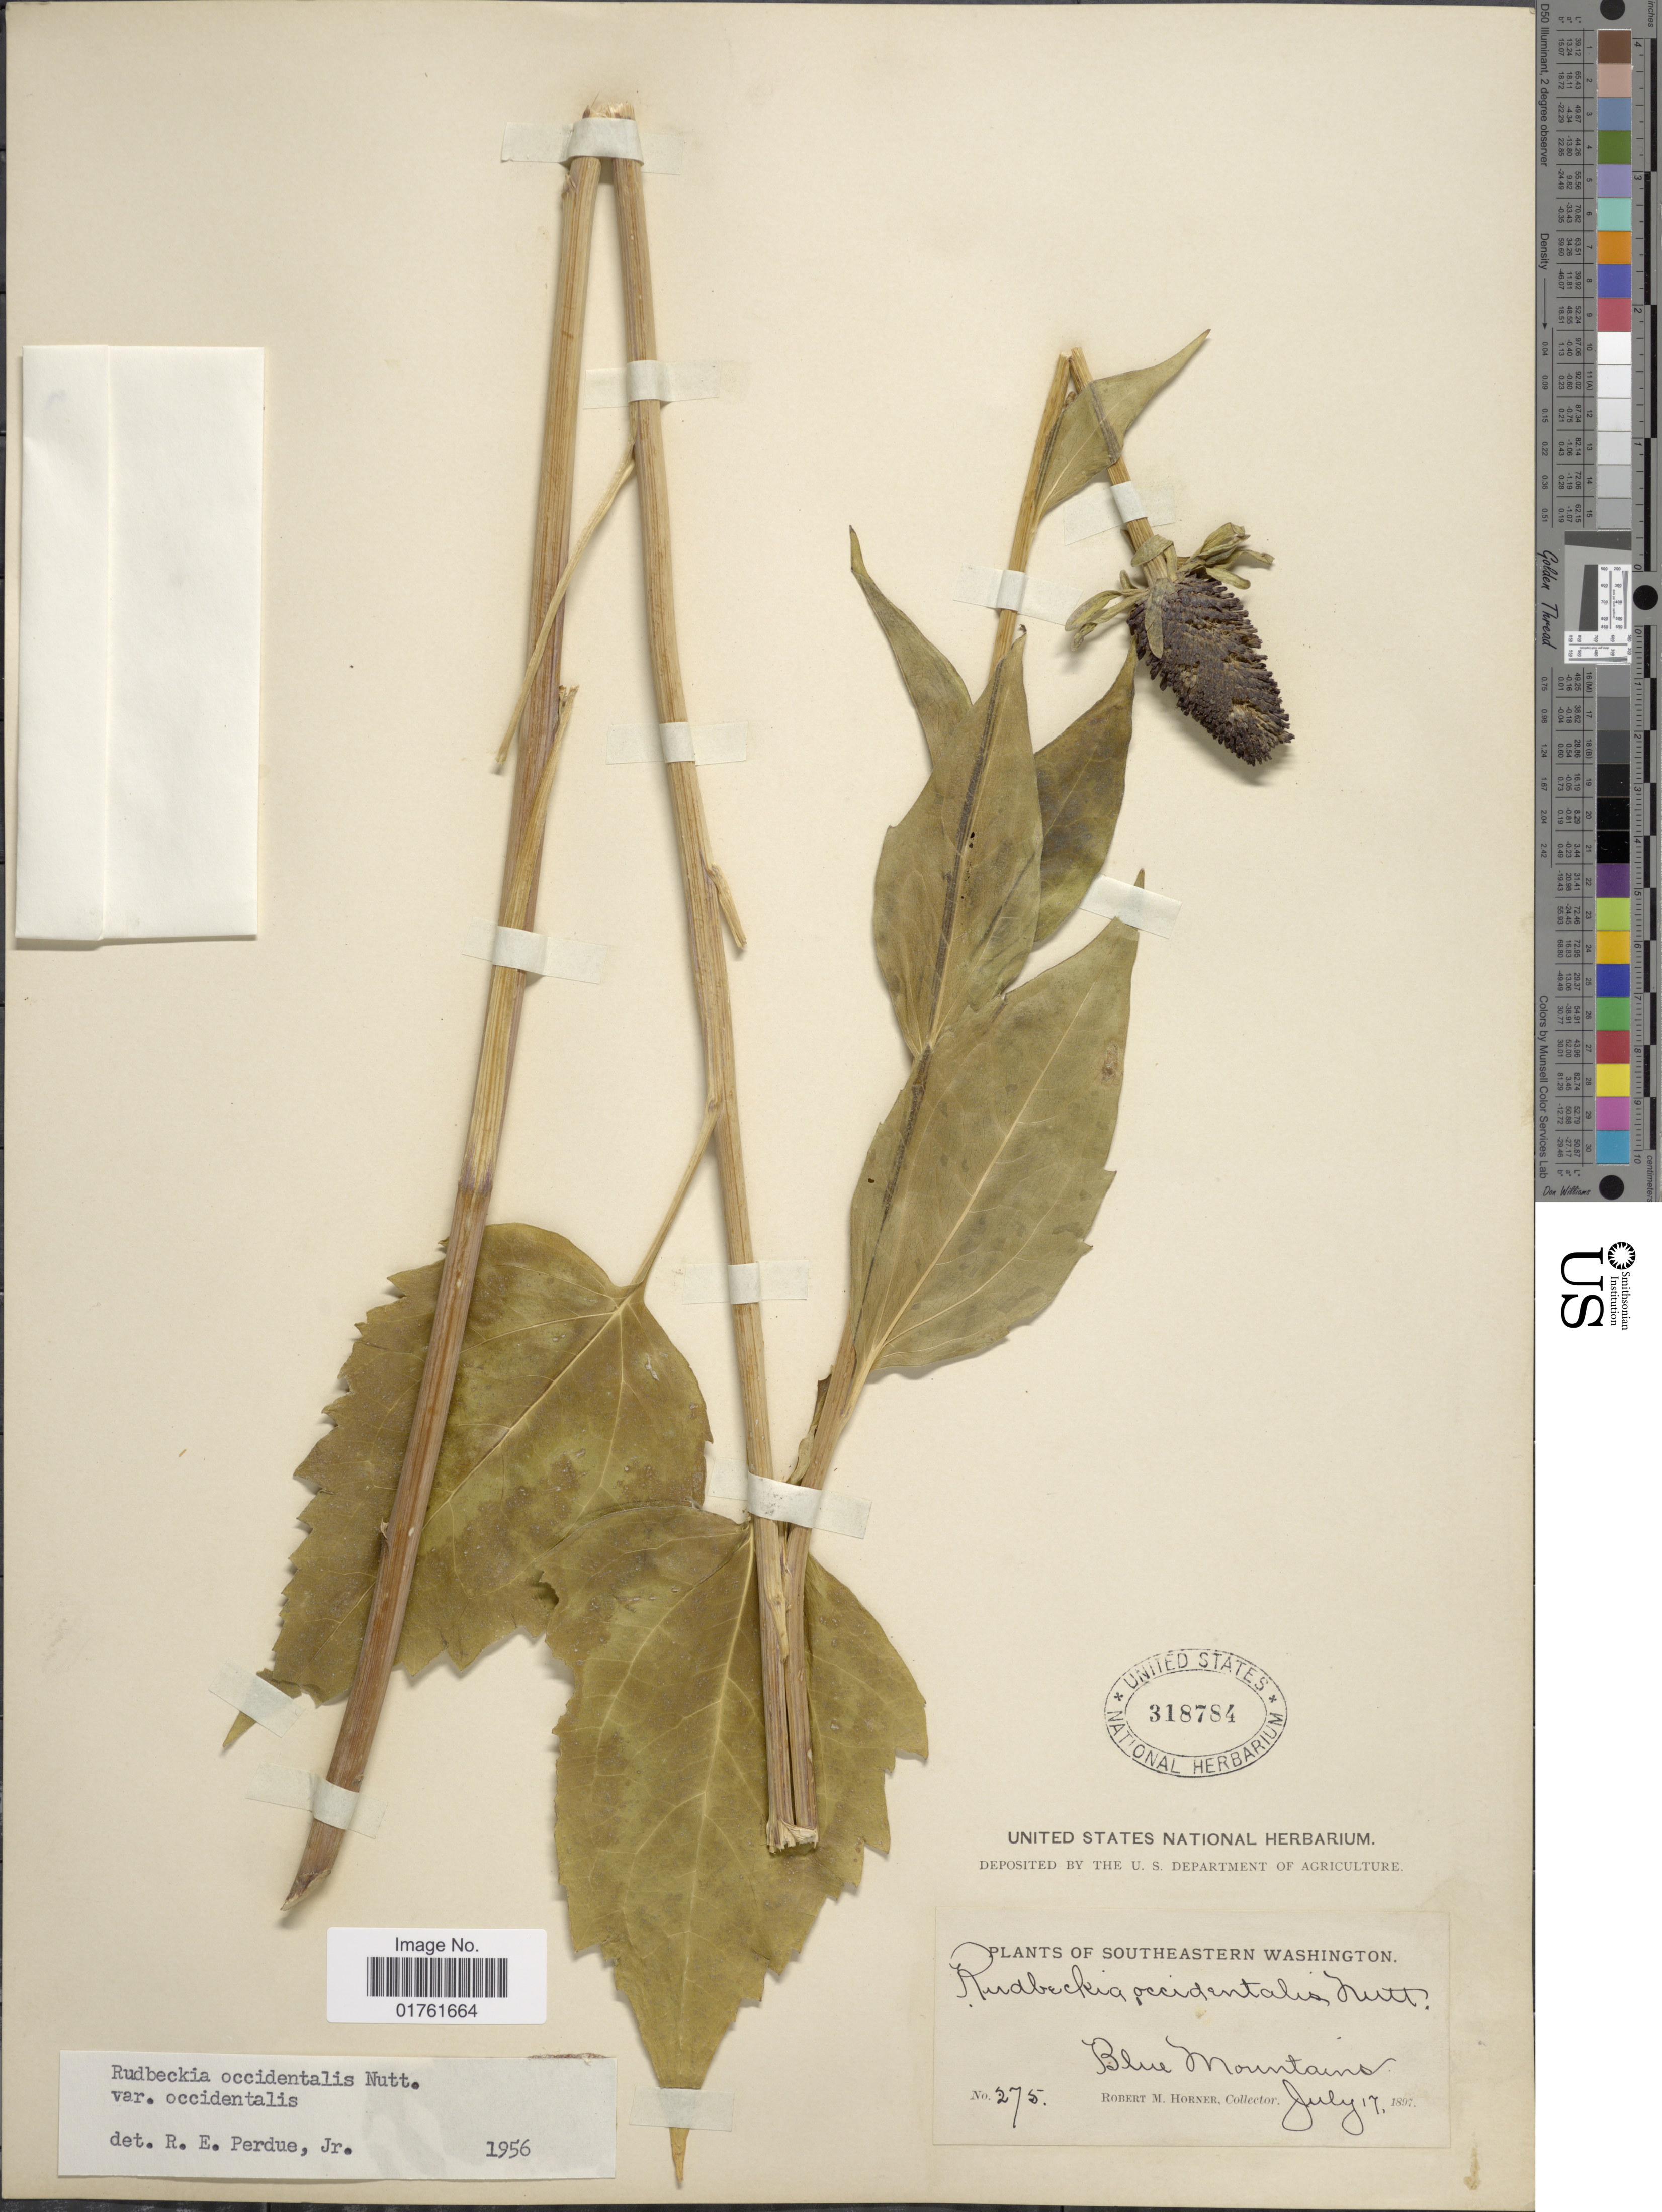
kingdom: Plantae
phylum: Tracheophyta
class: Magnoliopsida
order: Asterales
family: Asteraceae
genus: Rudbeckia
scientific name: Rudbeckia occidentalis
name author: Nutt.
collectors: R. Horner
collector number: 275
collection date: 1897-07-17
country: United States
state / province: Washington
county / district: Clallam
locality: Southeastern Washington, Blue Mountain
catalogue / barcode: US 318784